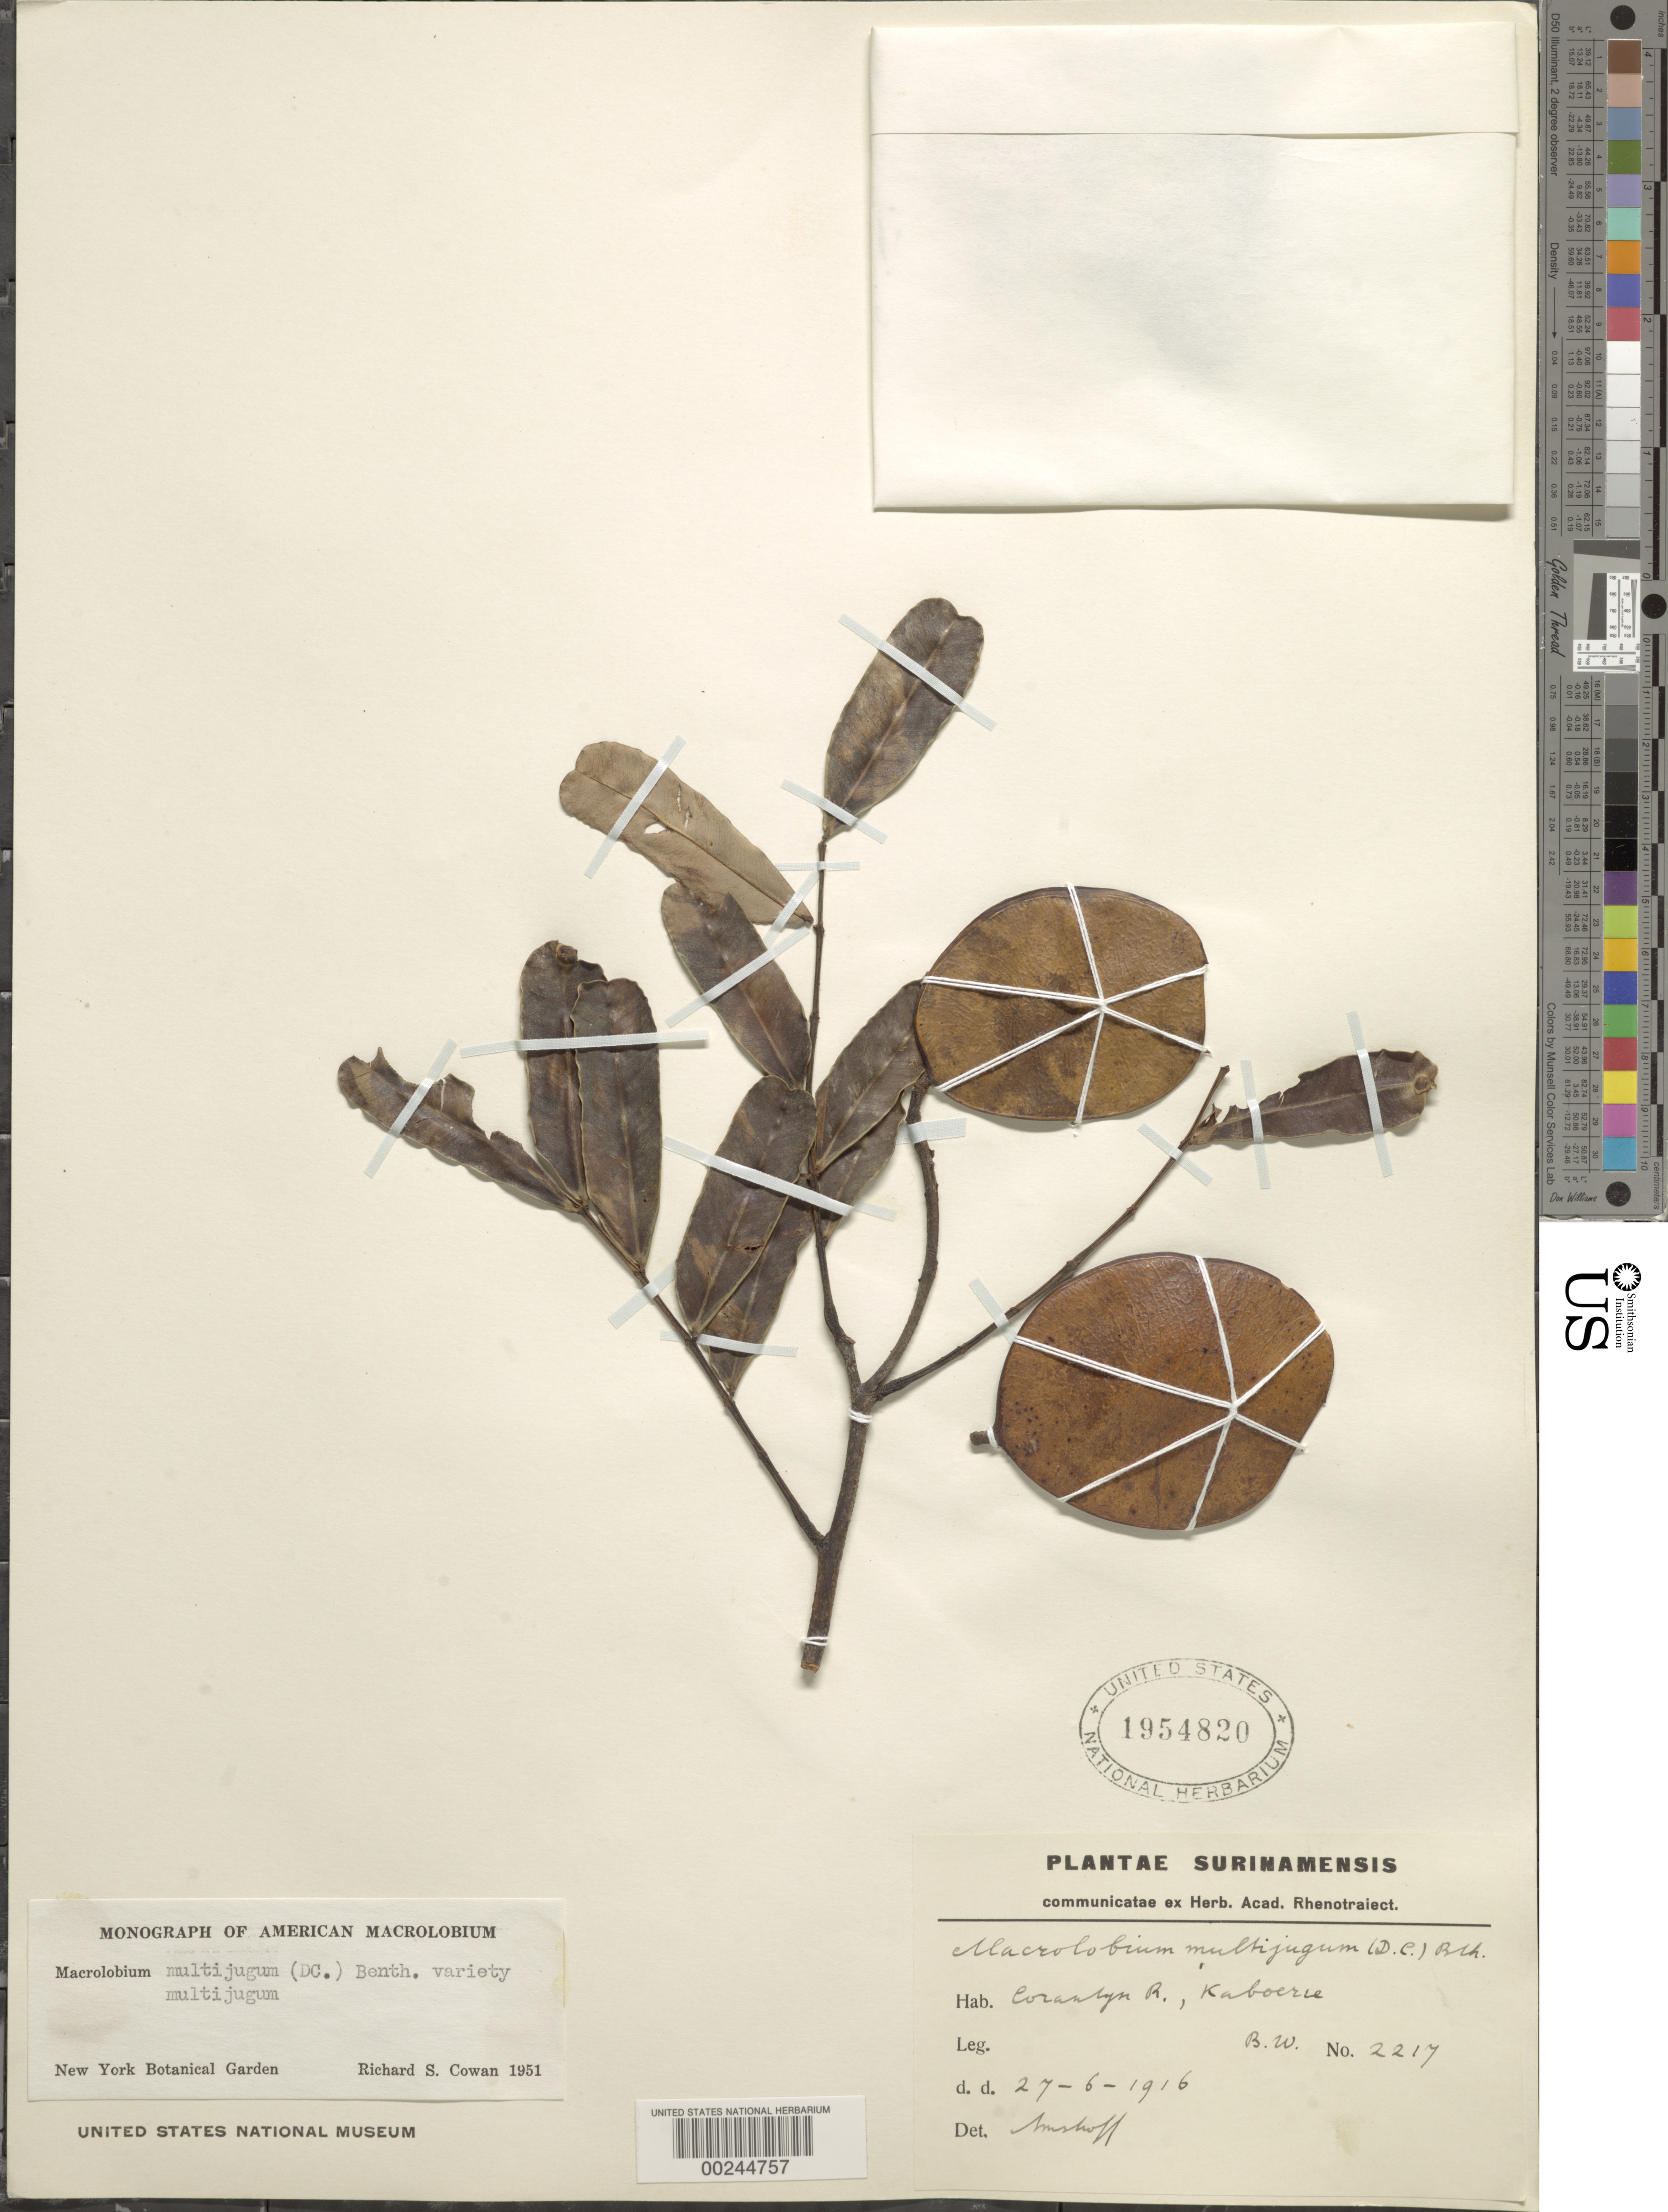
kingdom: Plantae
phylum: Tracheophyta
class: Magnoliopsida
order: Fabales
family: Fabaceae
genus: Macrolobium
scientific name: Macrolobium multijugum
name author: (DC.) Benth.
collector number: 2217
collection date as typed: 27 Jun 1916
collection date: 1916-06-27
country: Suriname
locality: Coranlyn river, kaboerie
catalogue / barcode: US 1954820